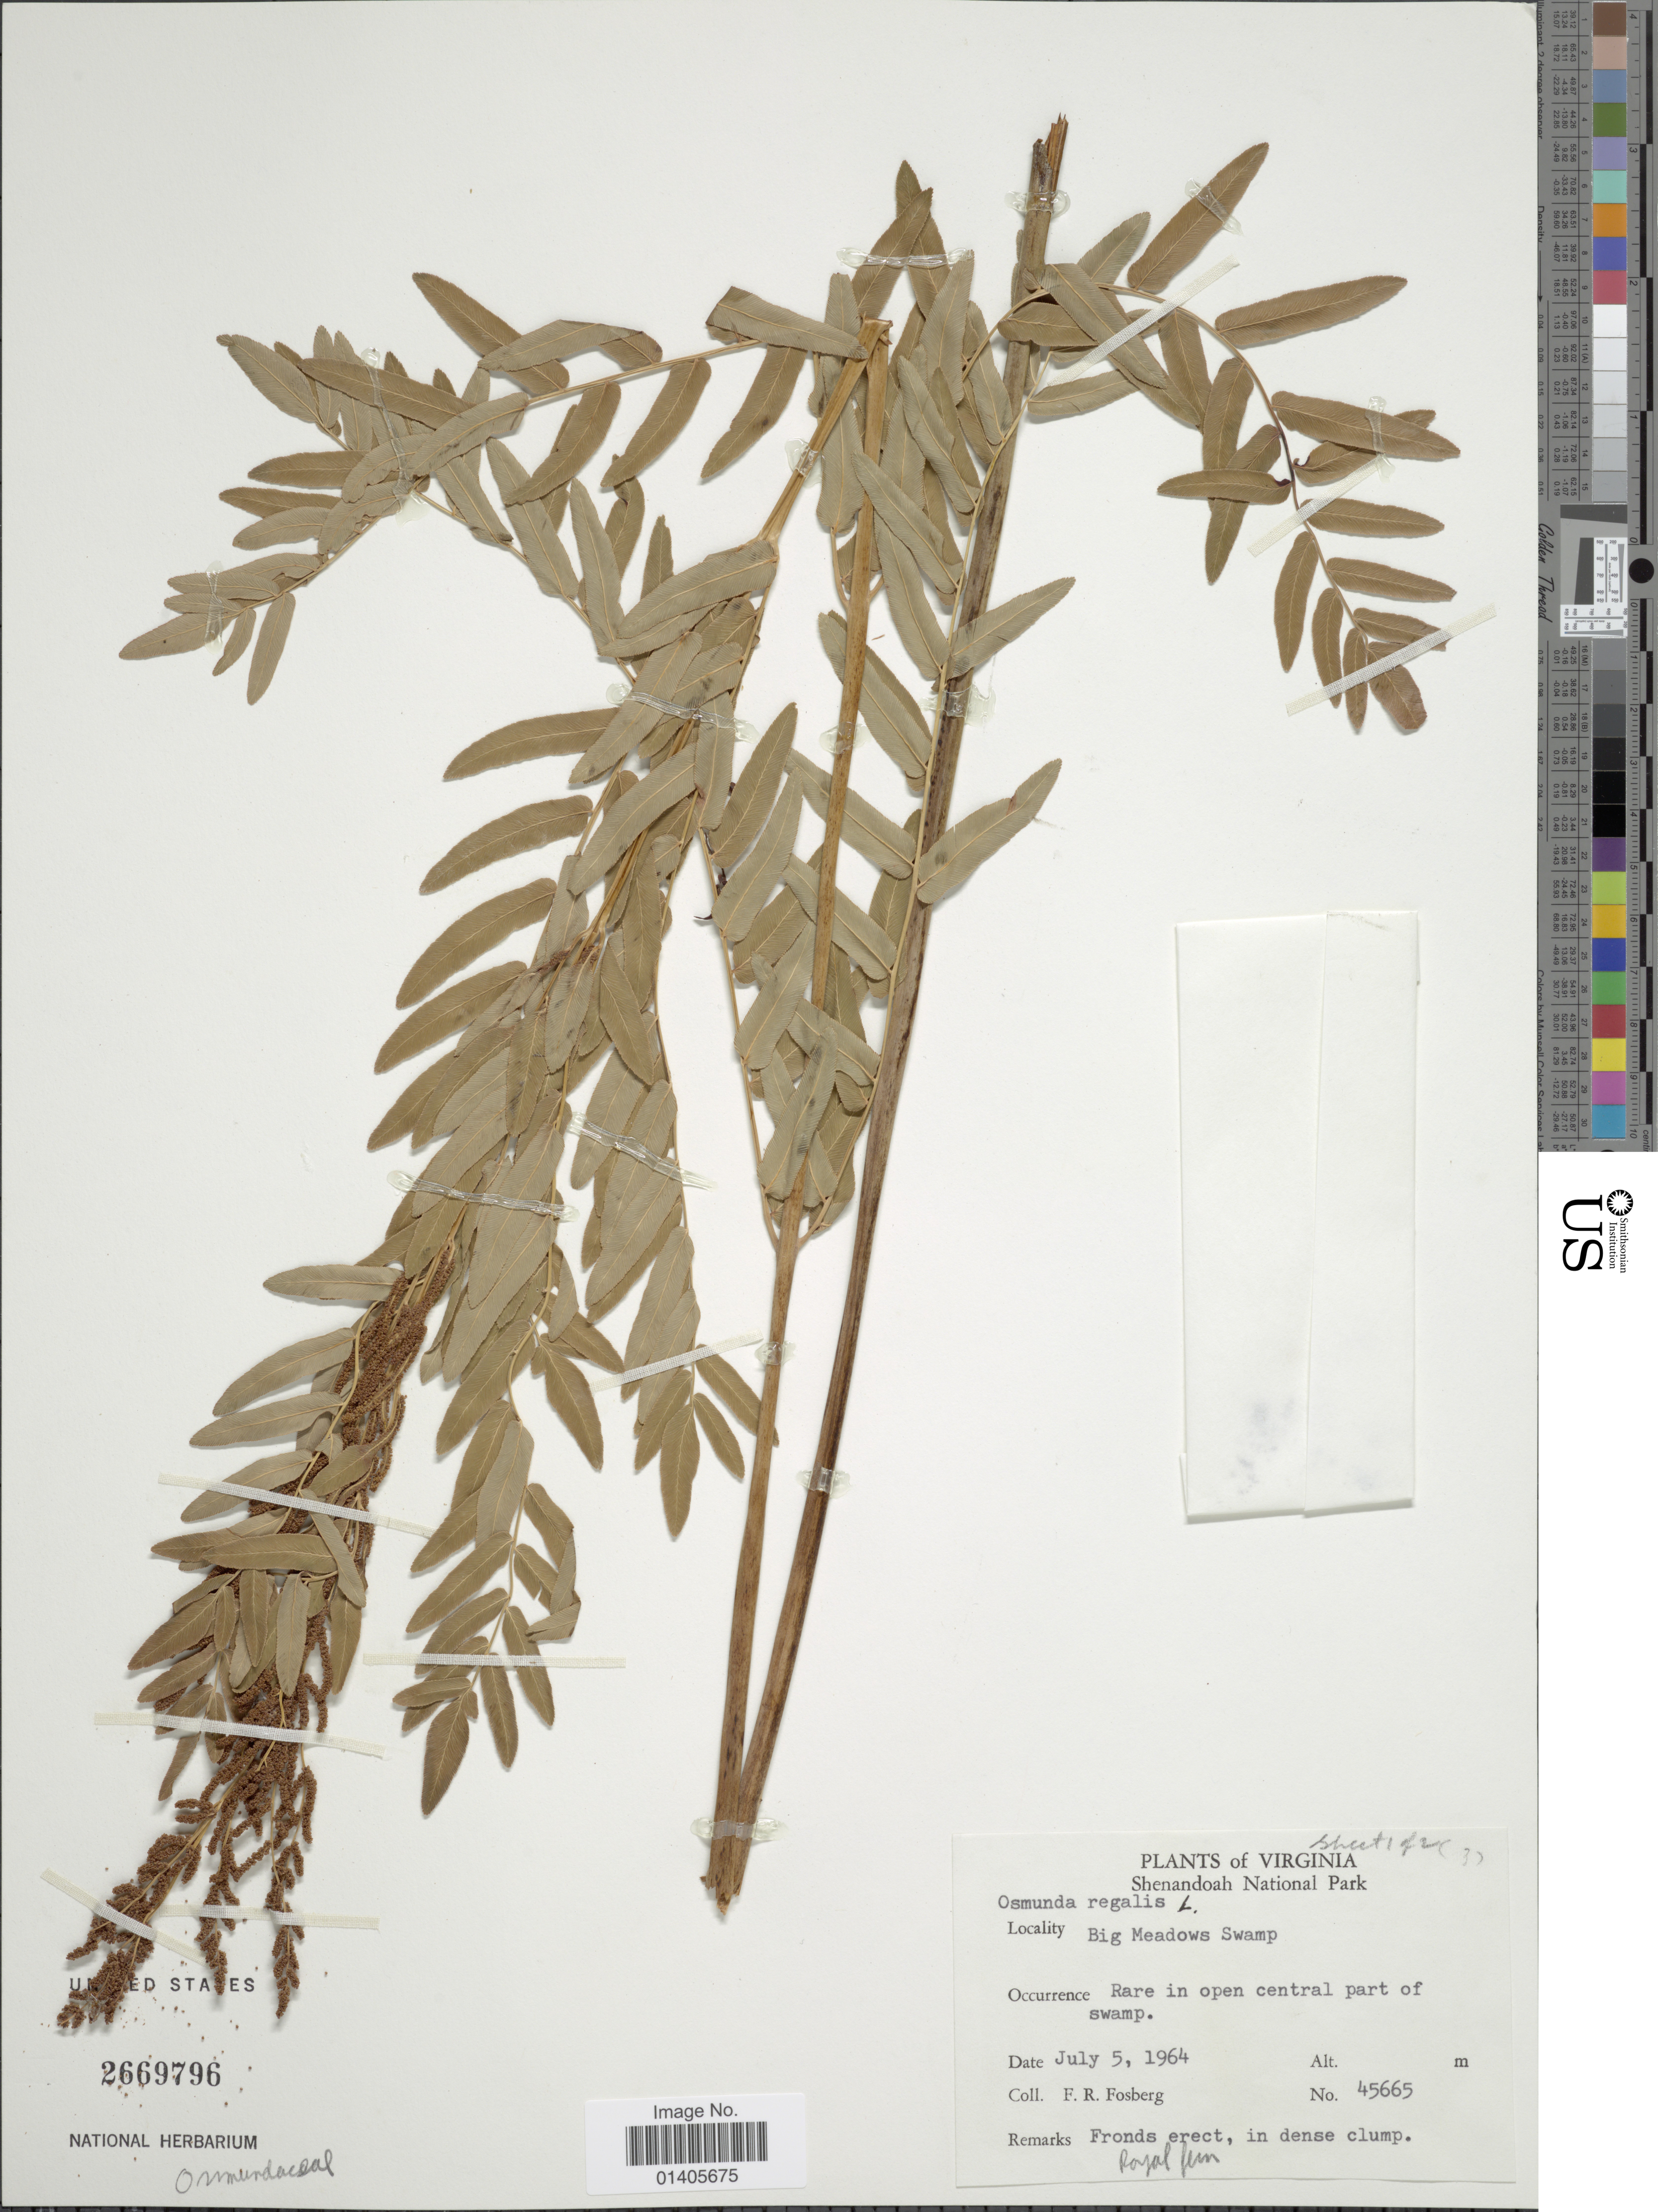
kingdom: Plantae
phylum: Tracheophyta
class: Polypodiopsida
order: Osmundales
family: Osmundaceae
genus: Osmunda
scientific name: Osmunda regalis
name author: L.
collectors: F. R. Fosberg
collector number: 45665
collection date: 1964-07-05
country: United States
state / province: Virginia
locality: Shenandoah National Park, Big Meadows Swamp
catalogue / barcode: US 2669796